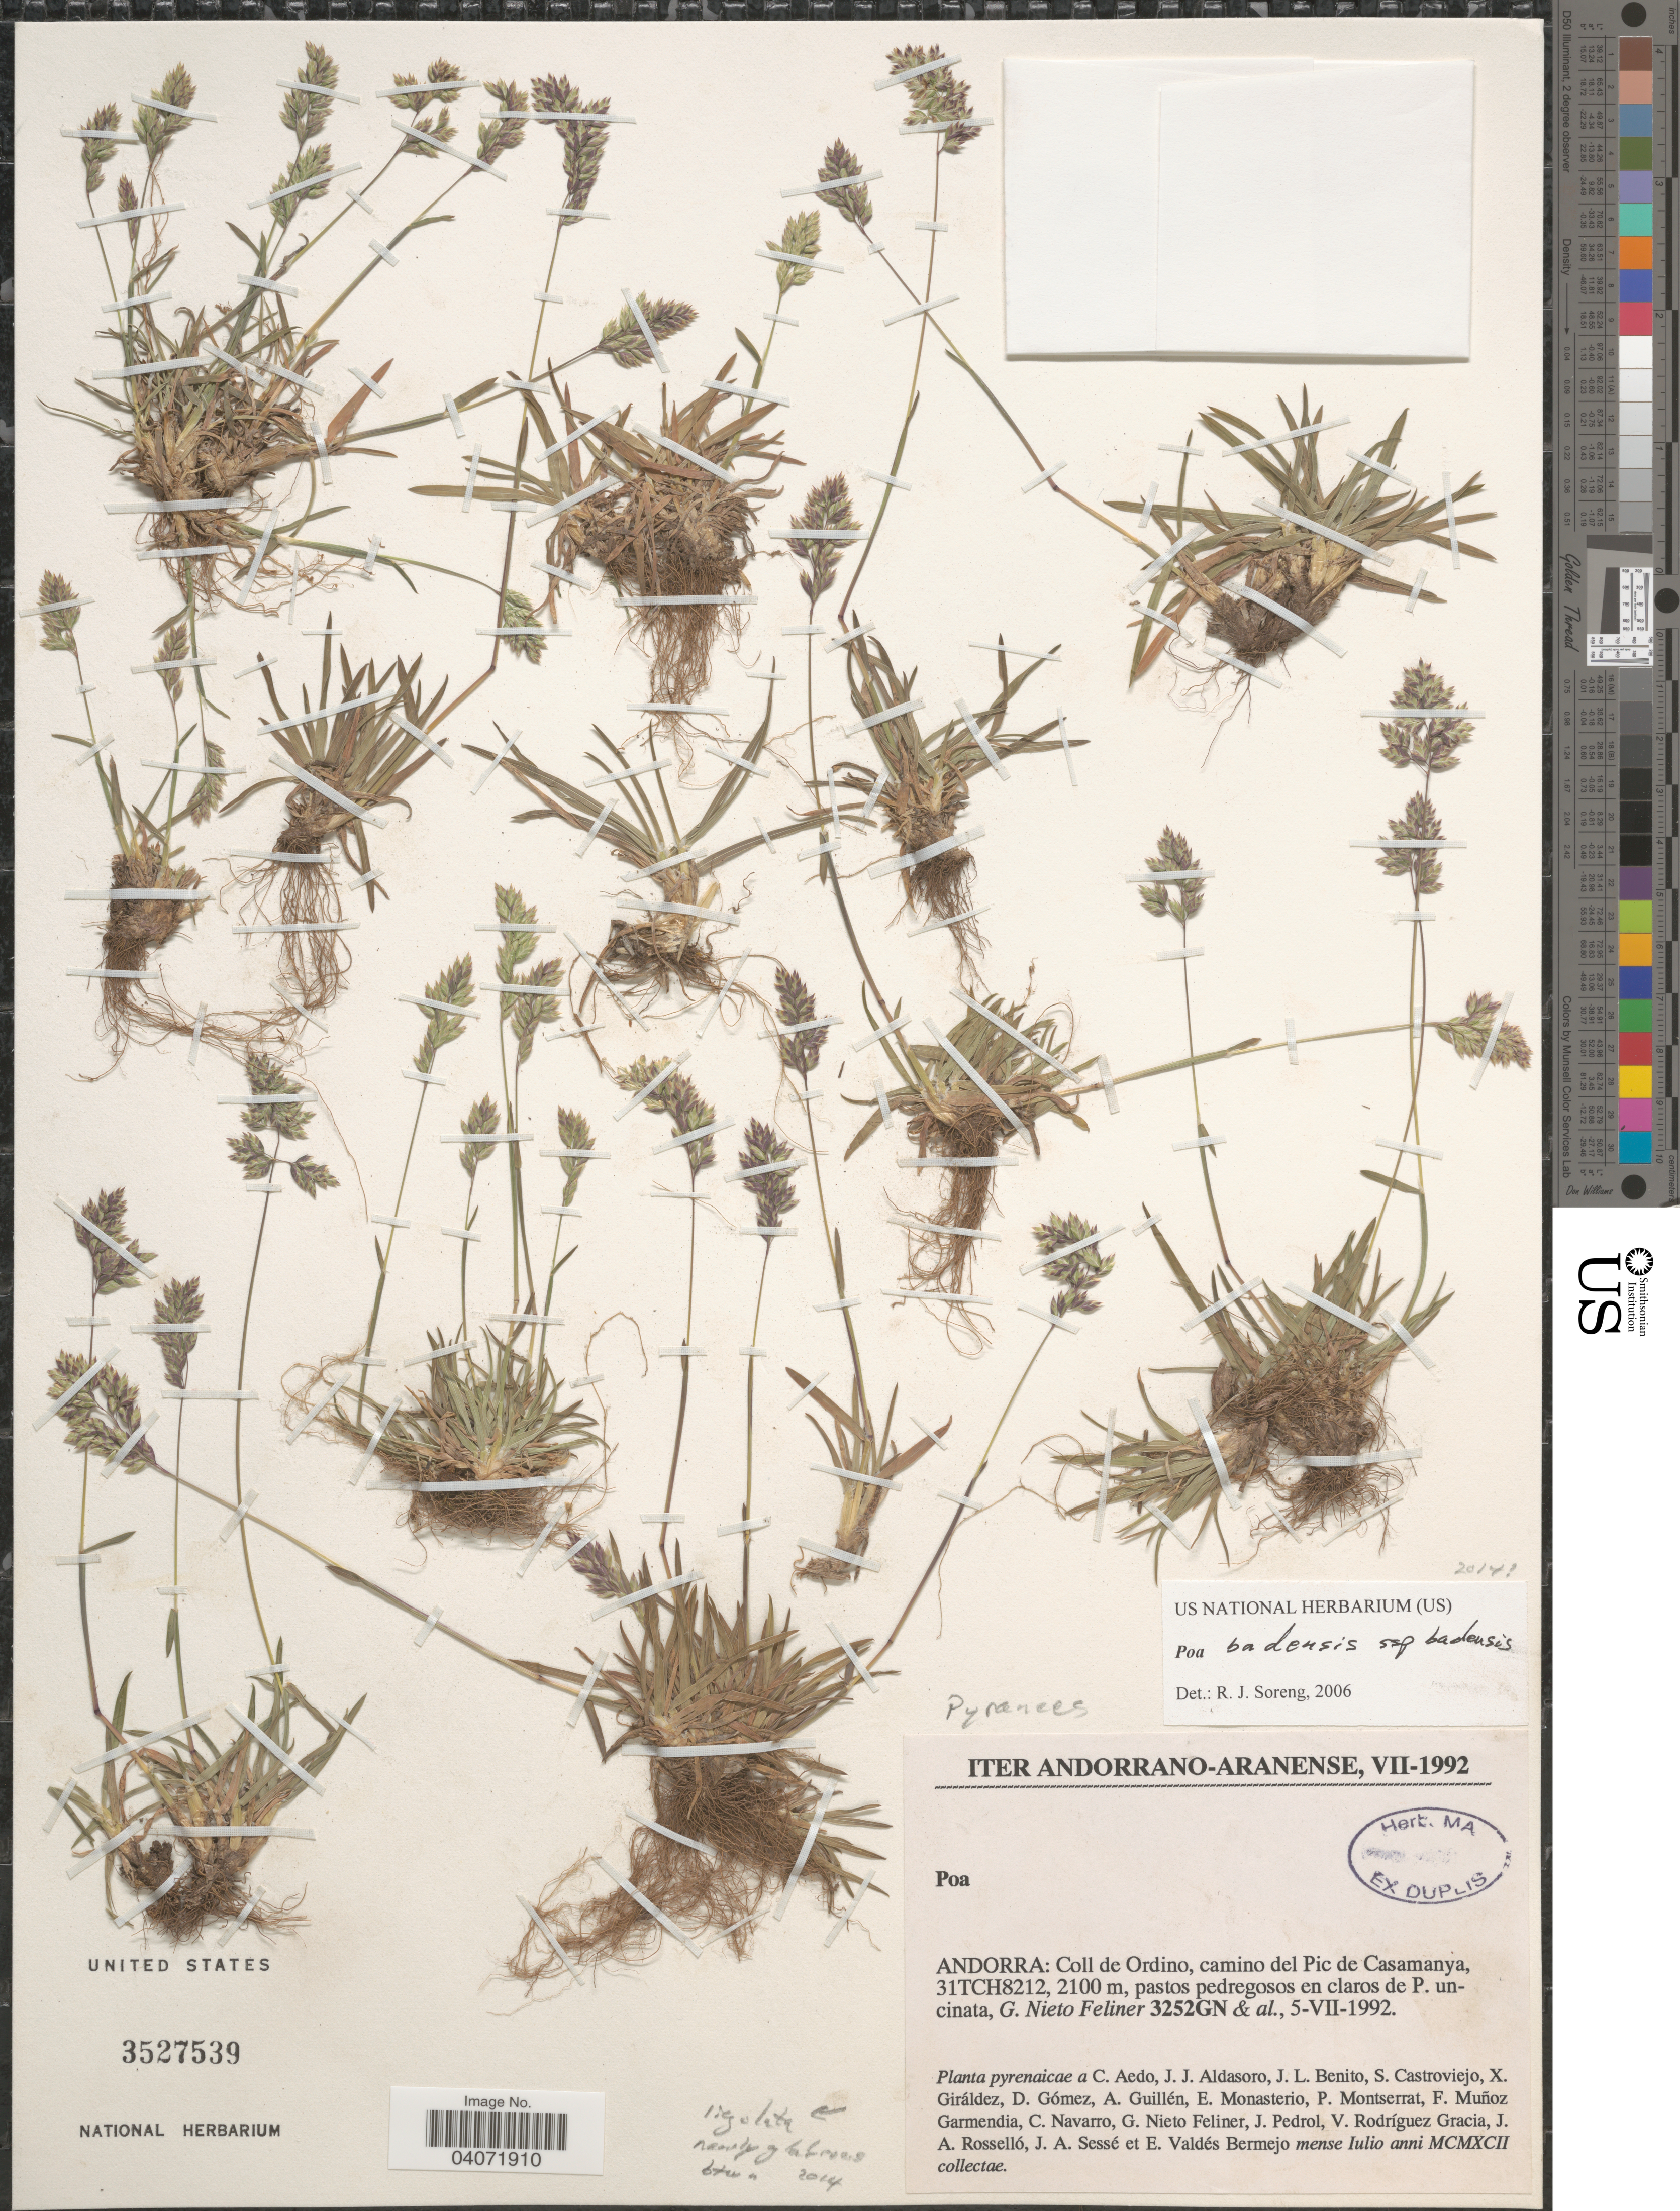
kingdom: Plantae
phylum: Tracheophyta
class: Liliopsida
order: Poales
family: Poaceae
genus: Poa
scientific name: Poa badensis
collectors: G. Nieto Feliner, C. Aedo, J. Aldasoro, J. Benito & et al.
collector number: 3252GN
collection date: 1992-07-05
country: Andorra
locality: Iter Andorrano-Aranense, VII-1992. Andorra: Coll de Ordino, camino del Pic de Casamanya, 31TCH8212, pastos pedregosos en claros de P. uncinata.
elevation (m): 2100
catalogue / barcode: US 3527539